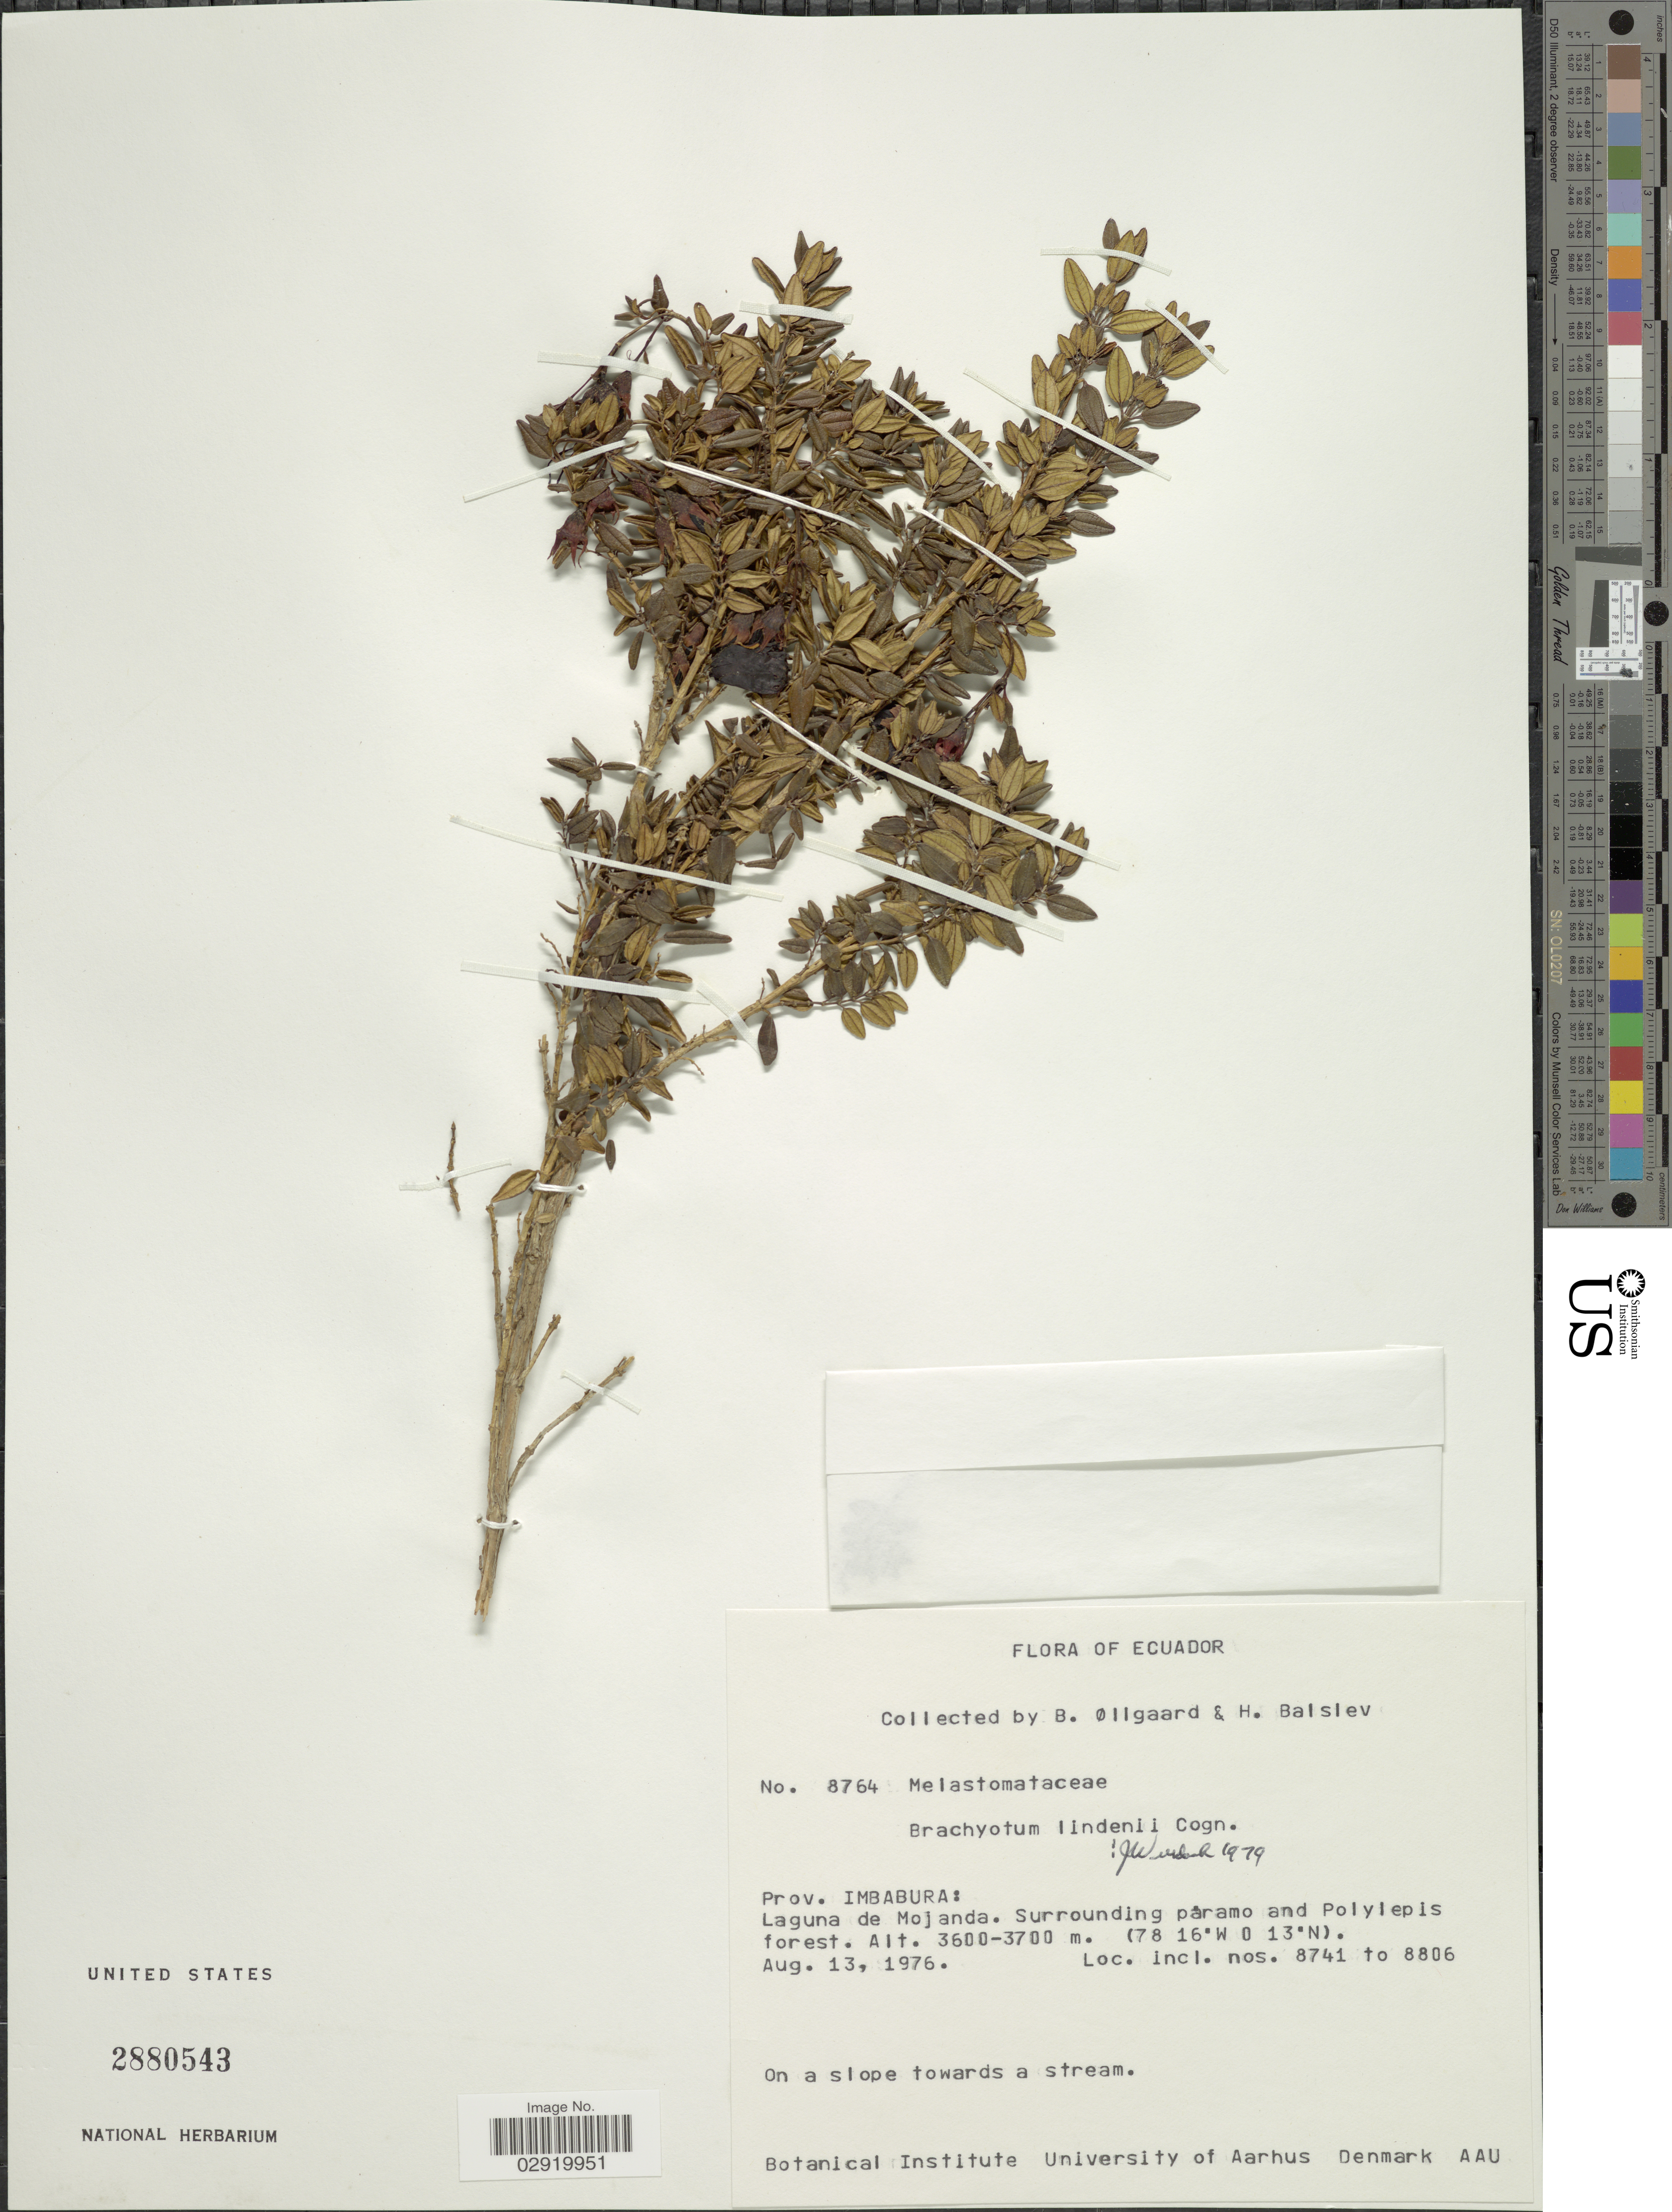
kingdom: Plantae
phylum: Tracheophyta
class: Magnoliopsida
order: Myrtales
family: Melastomataceae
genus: Brachyotum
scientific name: Brachyotum lindenii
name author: Cogn.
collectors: B. Øllgaard & H. Balslev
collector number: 8764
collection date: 1976-08-13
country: Ecuador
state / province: Imbabura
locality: Laguna de Mojanda. Surrounding paramo and Polylepis forest, incl. nos. 8741 to 8806. [unsure placement]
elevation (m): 3600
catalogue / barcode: US 2880543